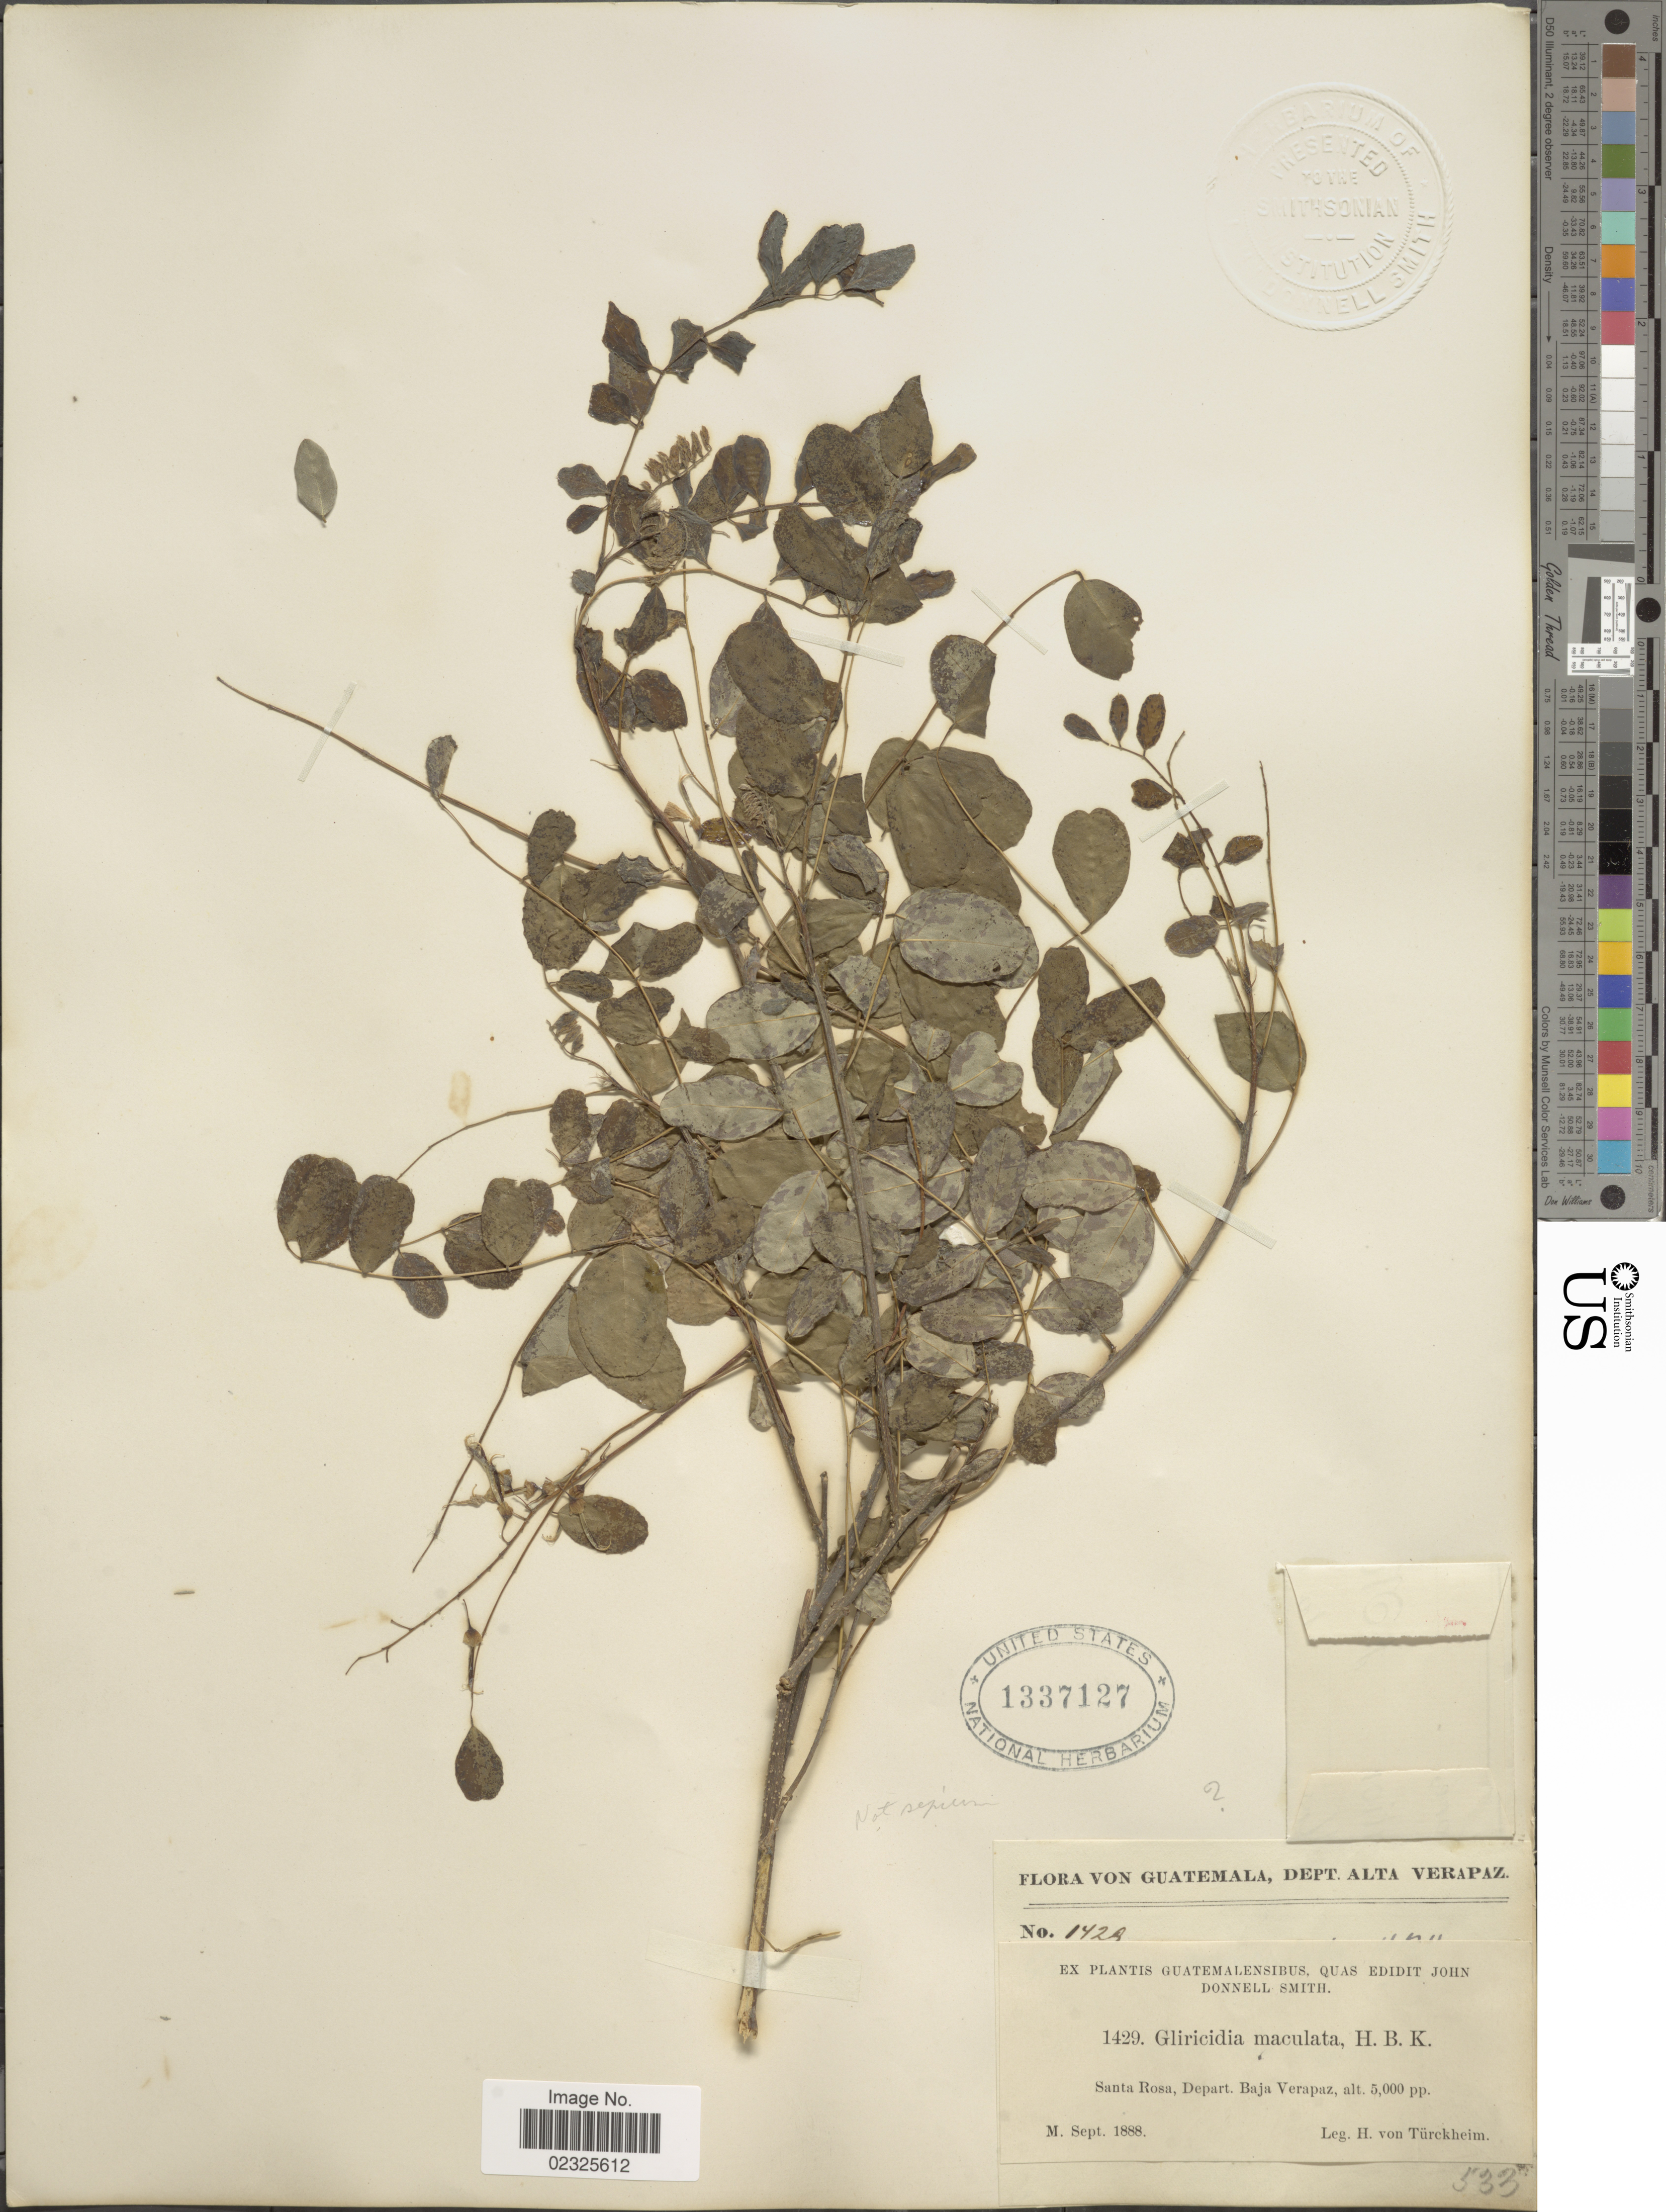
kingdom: Plantae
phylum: Tracheophyta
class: Magnoliopsida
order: Fabales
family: Fabaceae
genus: Gliricidia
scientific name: Gliricidia meistophylla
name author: (Donn. Sm.) Pittier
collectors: H. von Türckheim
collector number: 1429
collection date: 1888-09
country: Guatemala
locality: Santa Rosa, Depart. Baja Verapaz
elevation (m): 1524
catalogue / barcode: US 1337127